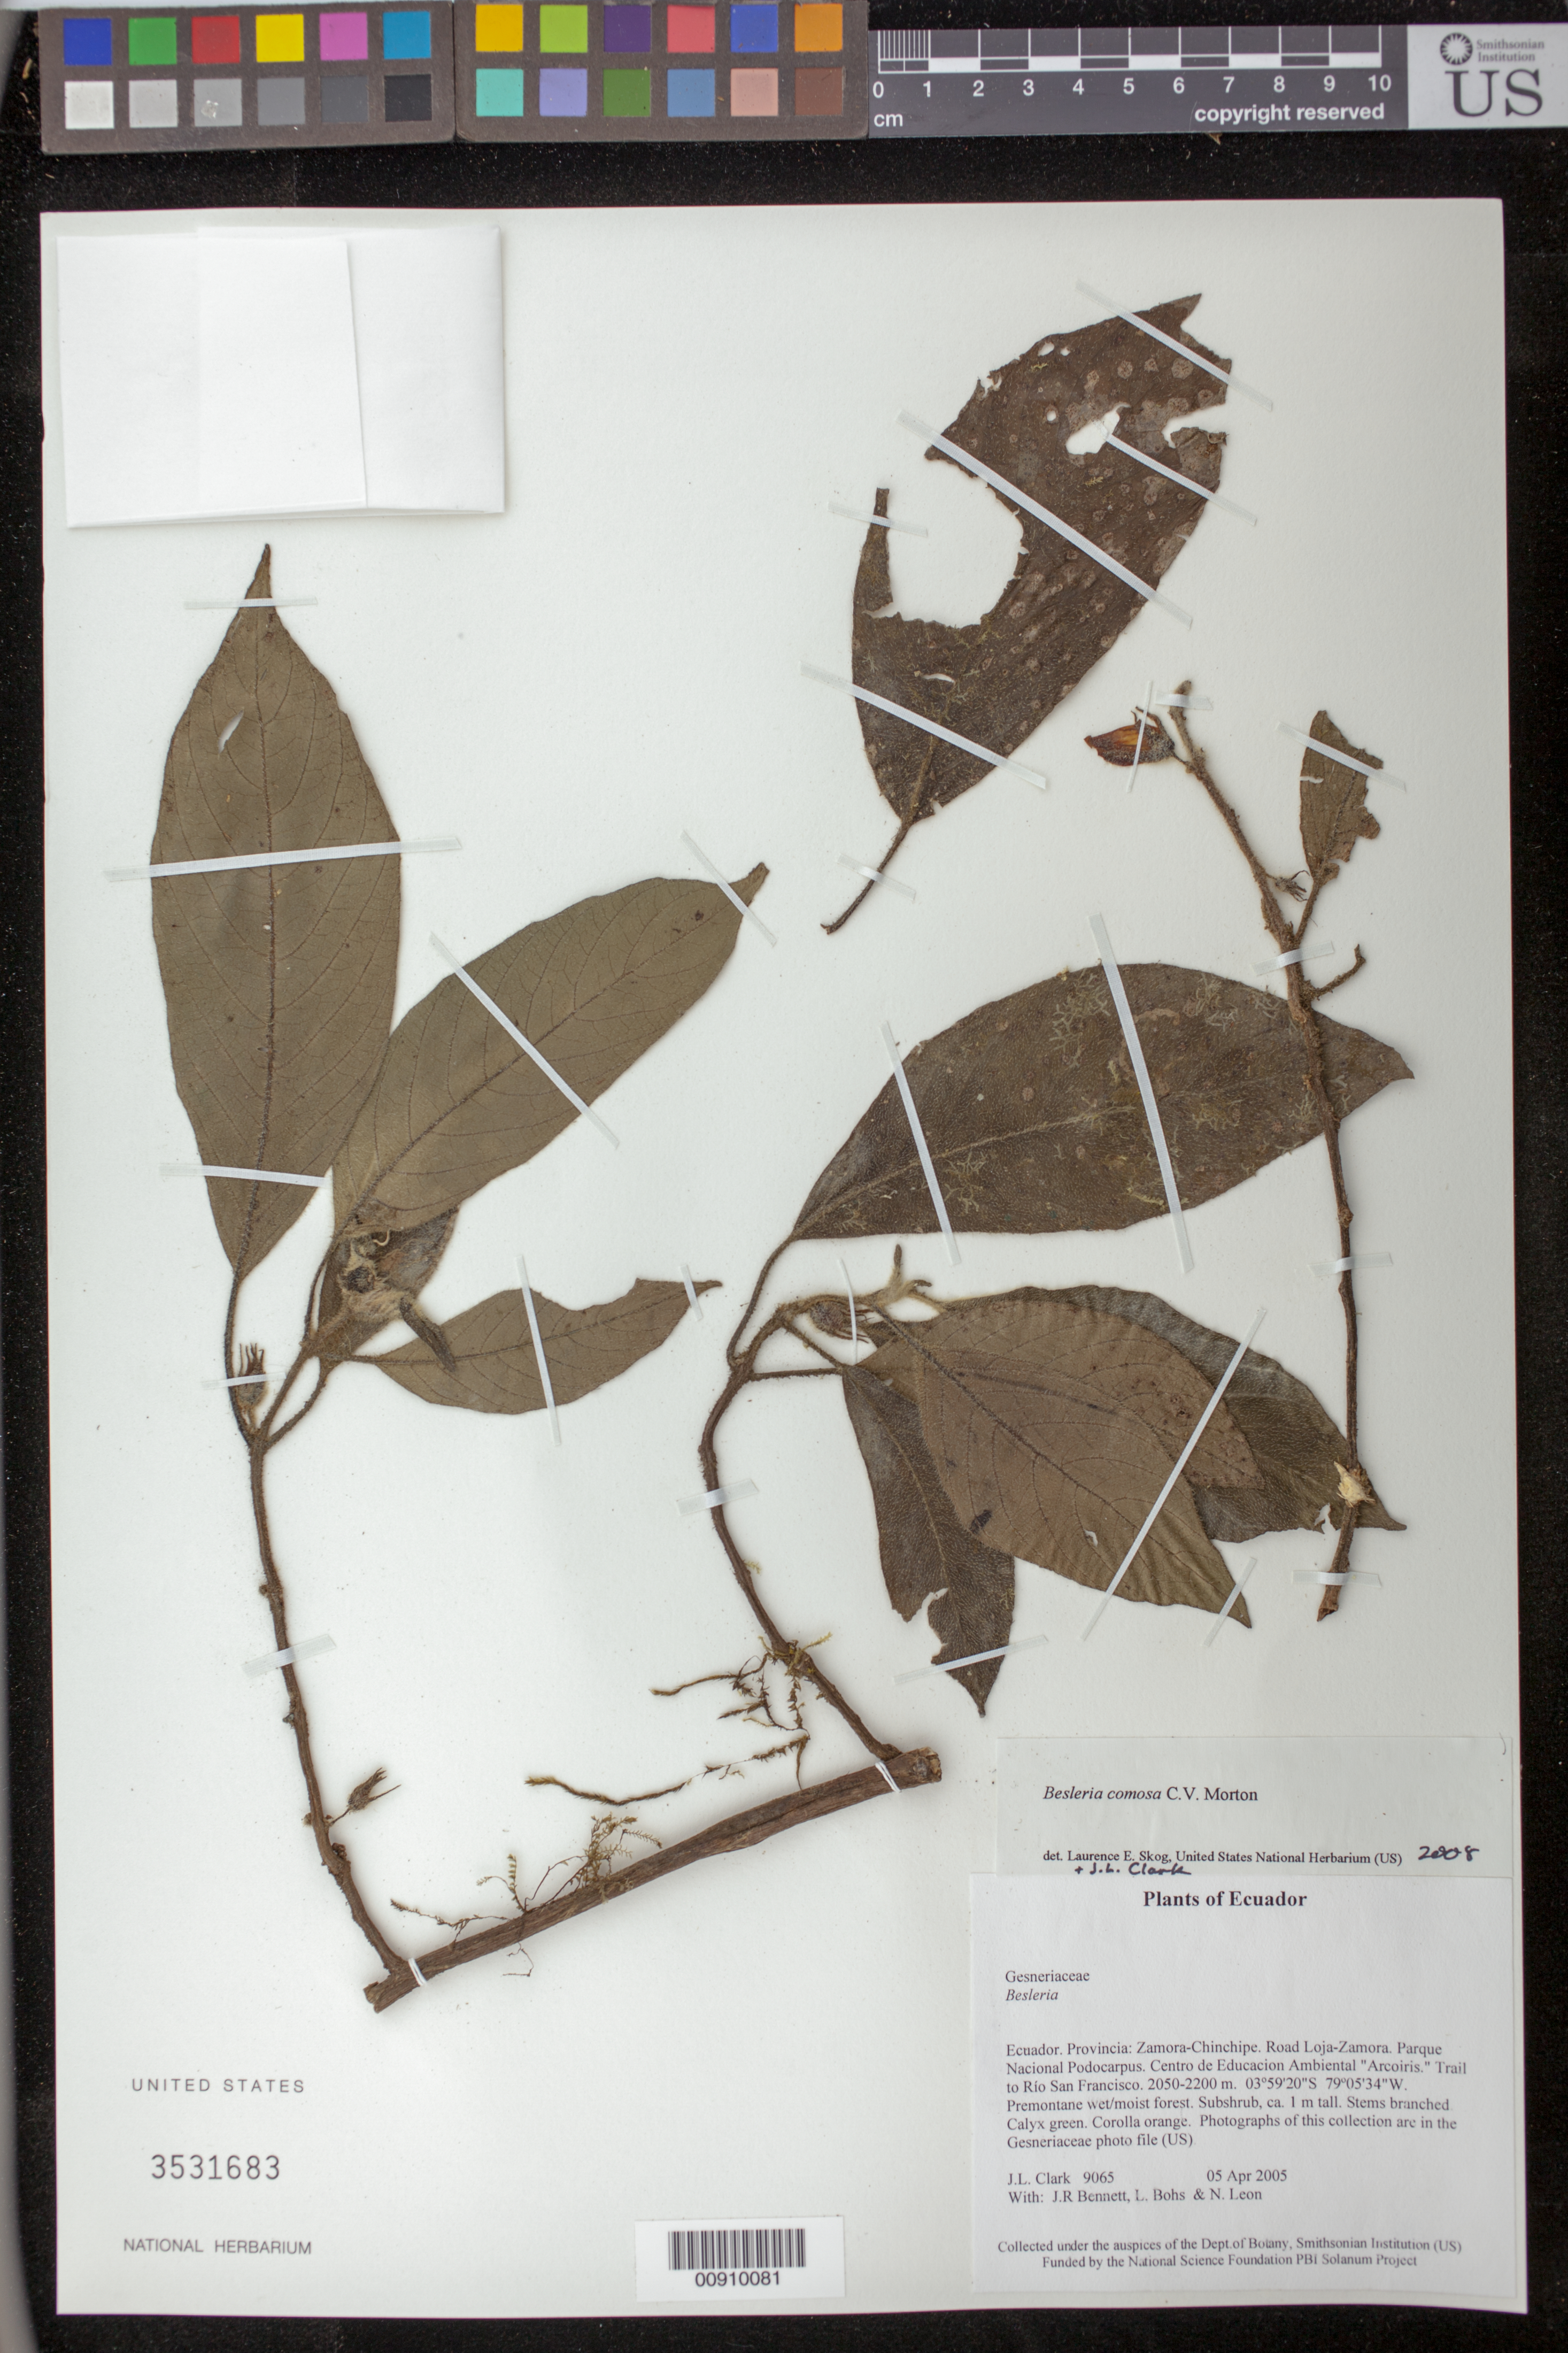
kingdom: Plantae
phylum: Tracheophyta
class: Magnoliopsida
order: Lamiales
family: Gesneriaceae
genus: Besleria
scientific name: Besleria comosa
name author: C.V. Morton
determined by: Clark, J. L.; Skog, Laurence E.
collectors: J. L. Clark, J. R. Bennett, L. A. Bohs & N. Leon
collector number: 9065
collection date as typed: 05 Apr 2005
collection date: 2005-04-05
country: Ecuador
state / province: Zamora-Chinchipe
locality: Road Loja-Zamora. Parque Nacional Podocarpus. Centro de Educacion Ambiental "Arcoiris." Trail to Río San Francisco.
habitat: Premontane wet/moist forest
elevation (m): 2050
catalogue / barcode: US 3531683